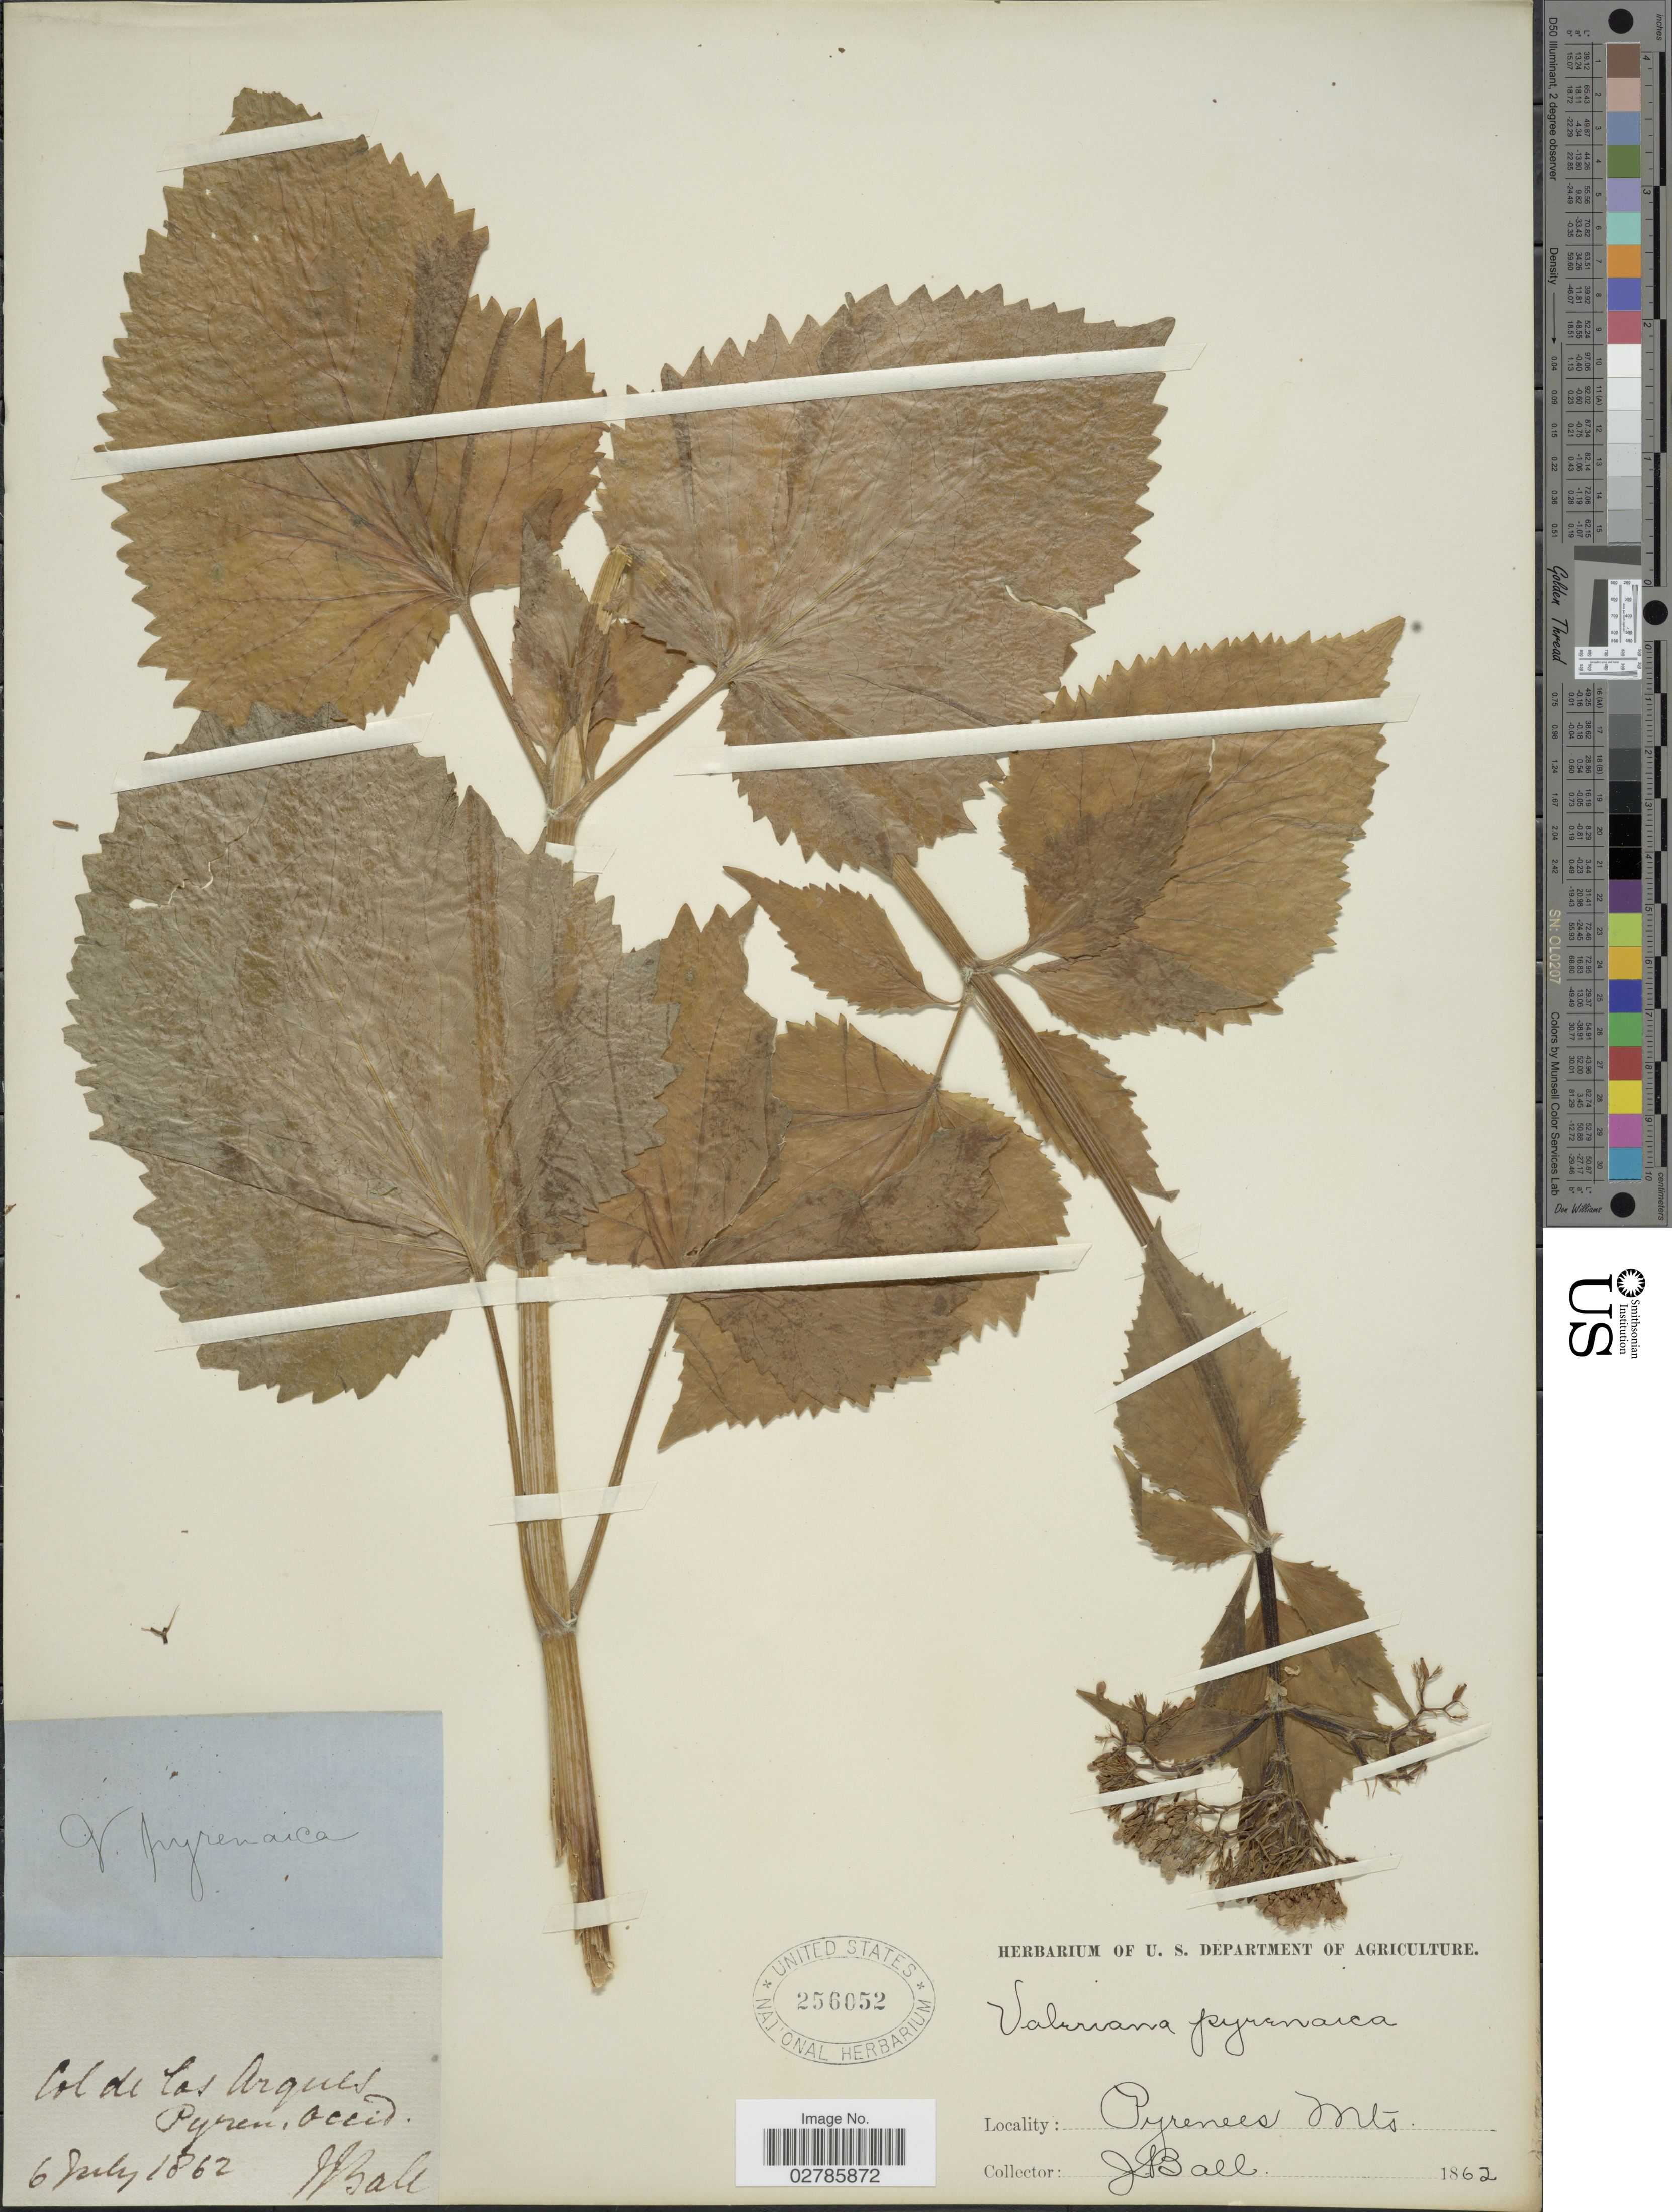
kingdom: Plantae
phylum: Tracheophyta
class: Magnoliopsida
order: Dipsacales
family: Caprifoliaceae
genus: Valeriana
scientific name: Valeriana pyrenaica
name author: L.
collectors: J. Ball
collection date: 1862-07-06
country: France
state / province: Occitanie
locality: Pyrenees Mts. Col di las Arques. Pyren. Occid.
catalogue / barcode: US 256052